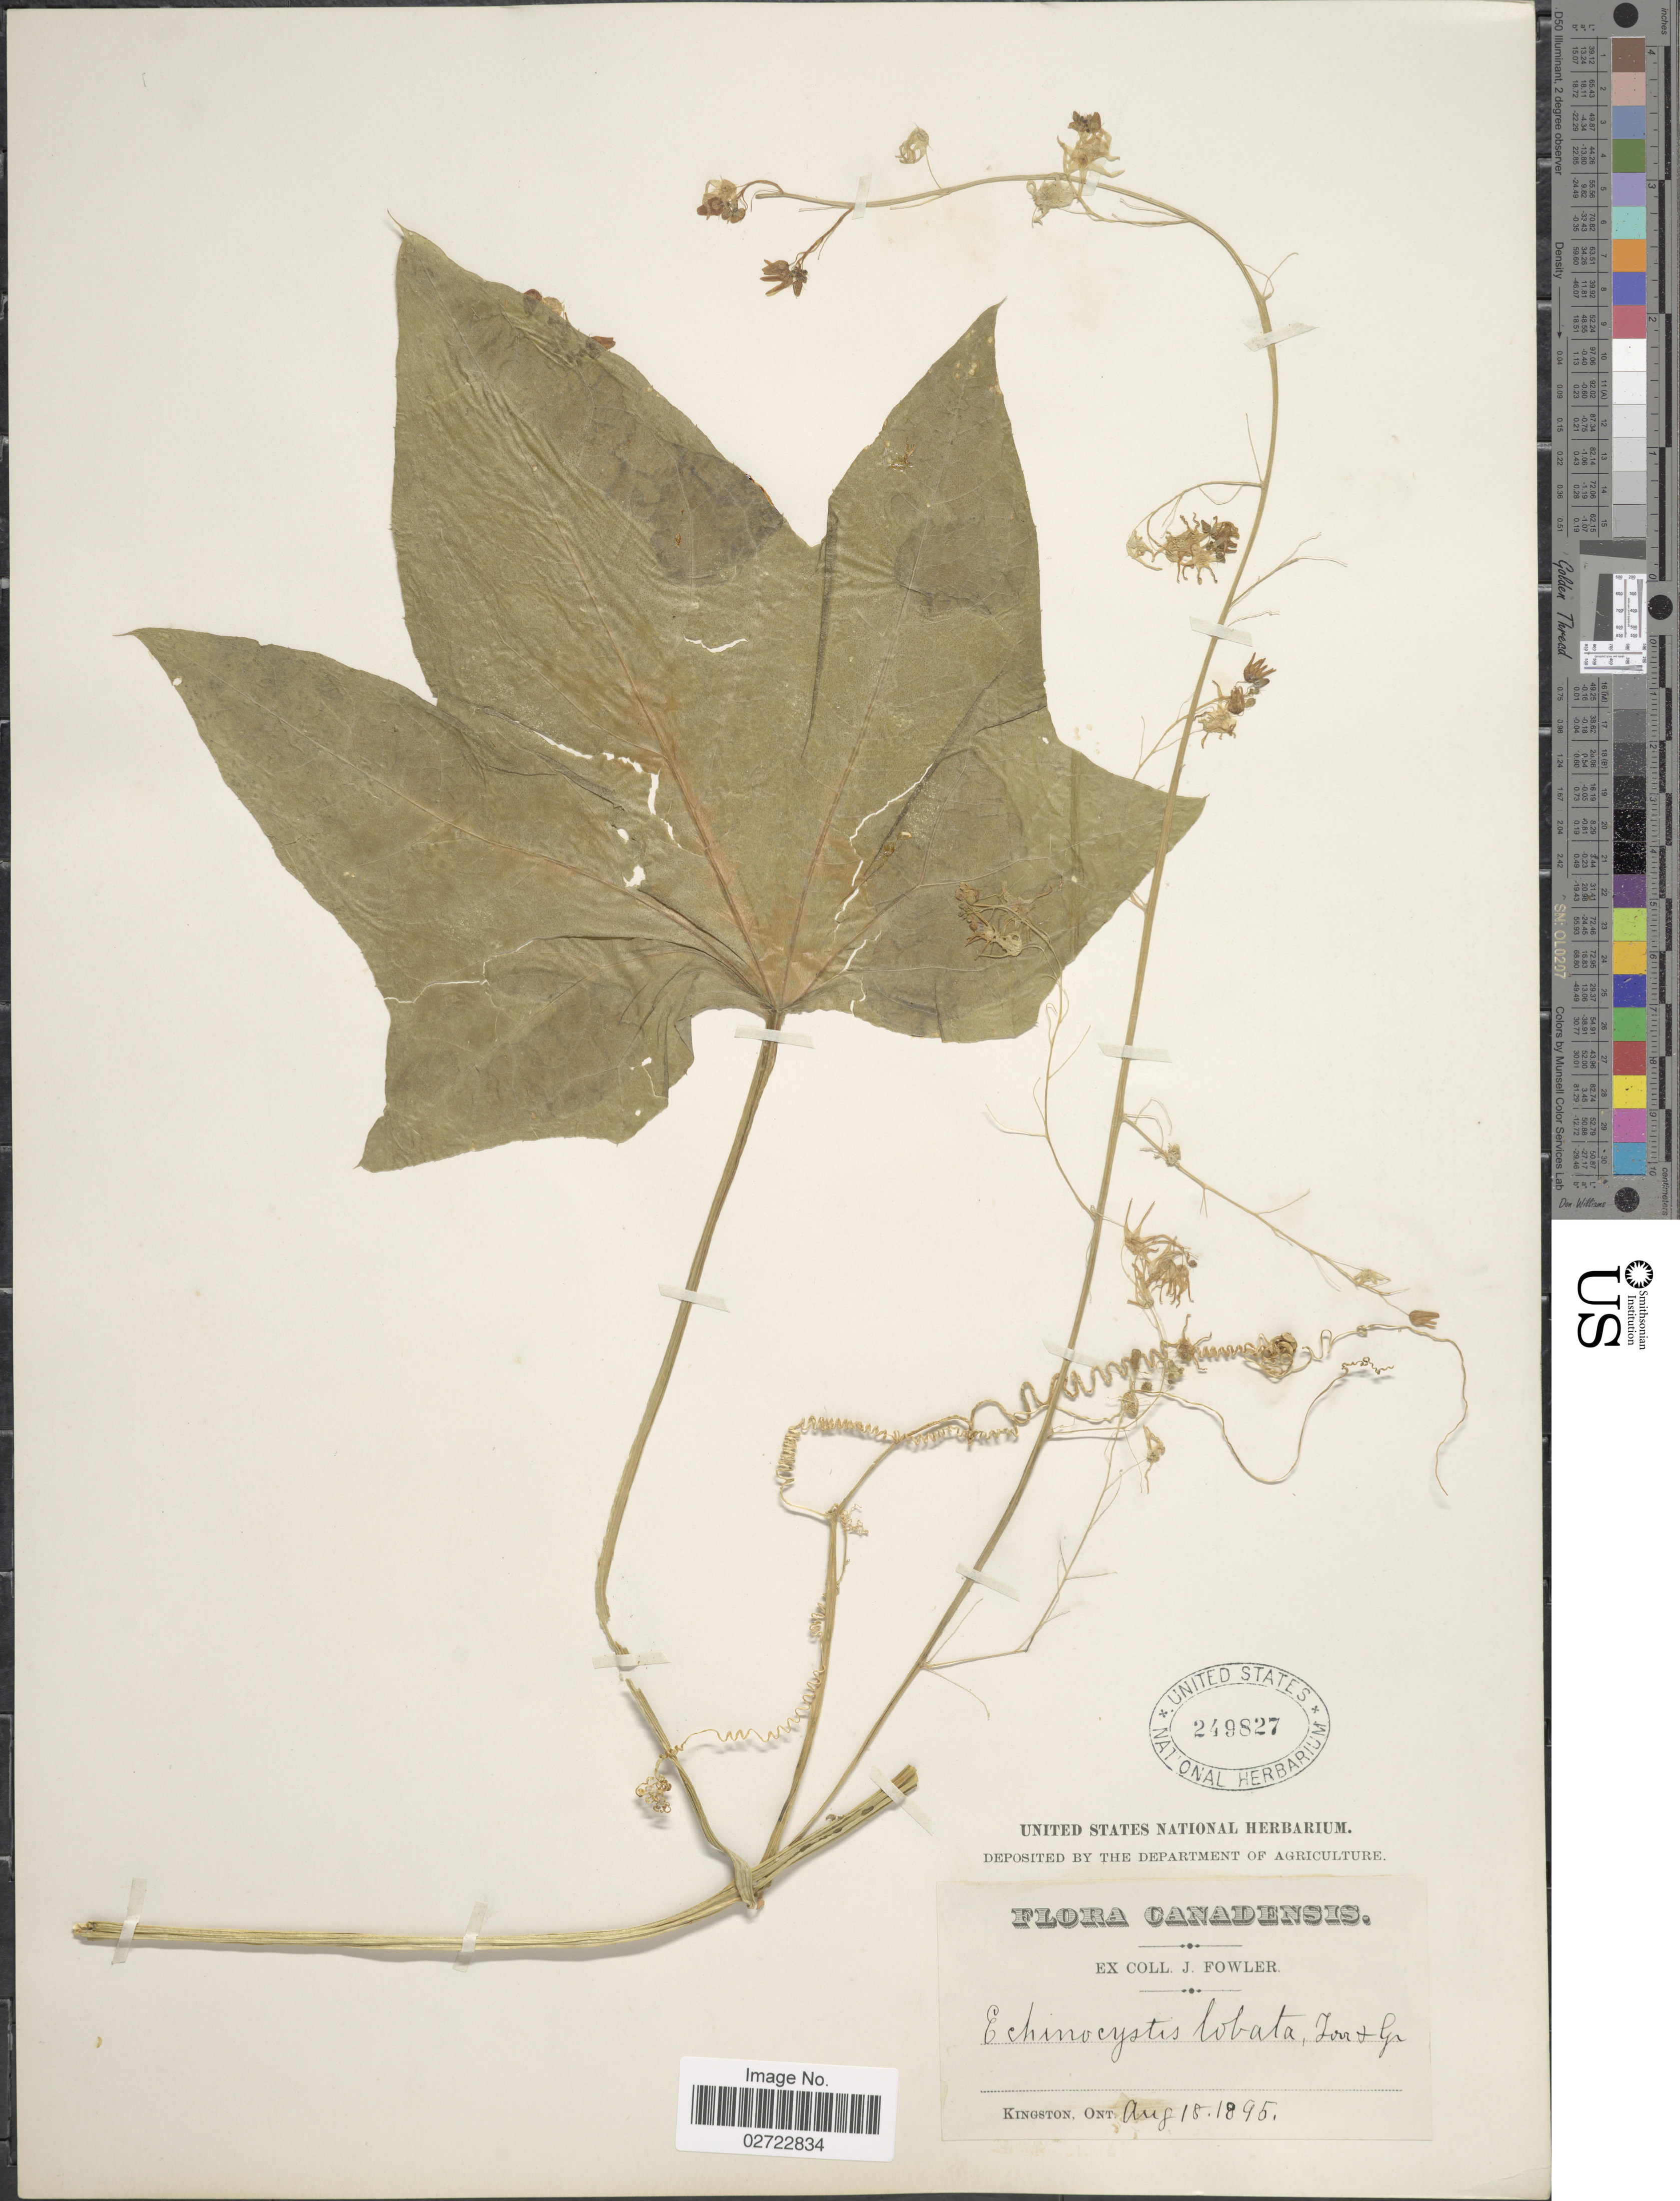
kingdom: Plantae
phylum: Tracheophyta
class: Magnoliopsida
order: Cucurbitales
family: Cucurbitaceae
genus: Echinocystis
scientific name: Echinocystis lobata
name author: (Michx.) Torr. & A. Gray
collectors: J. P. Fowler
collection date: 1895-08-18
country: Canada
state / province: Ontario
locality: Kingston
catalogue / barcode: US 249827